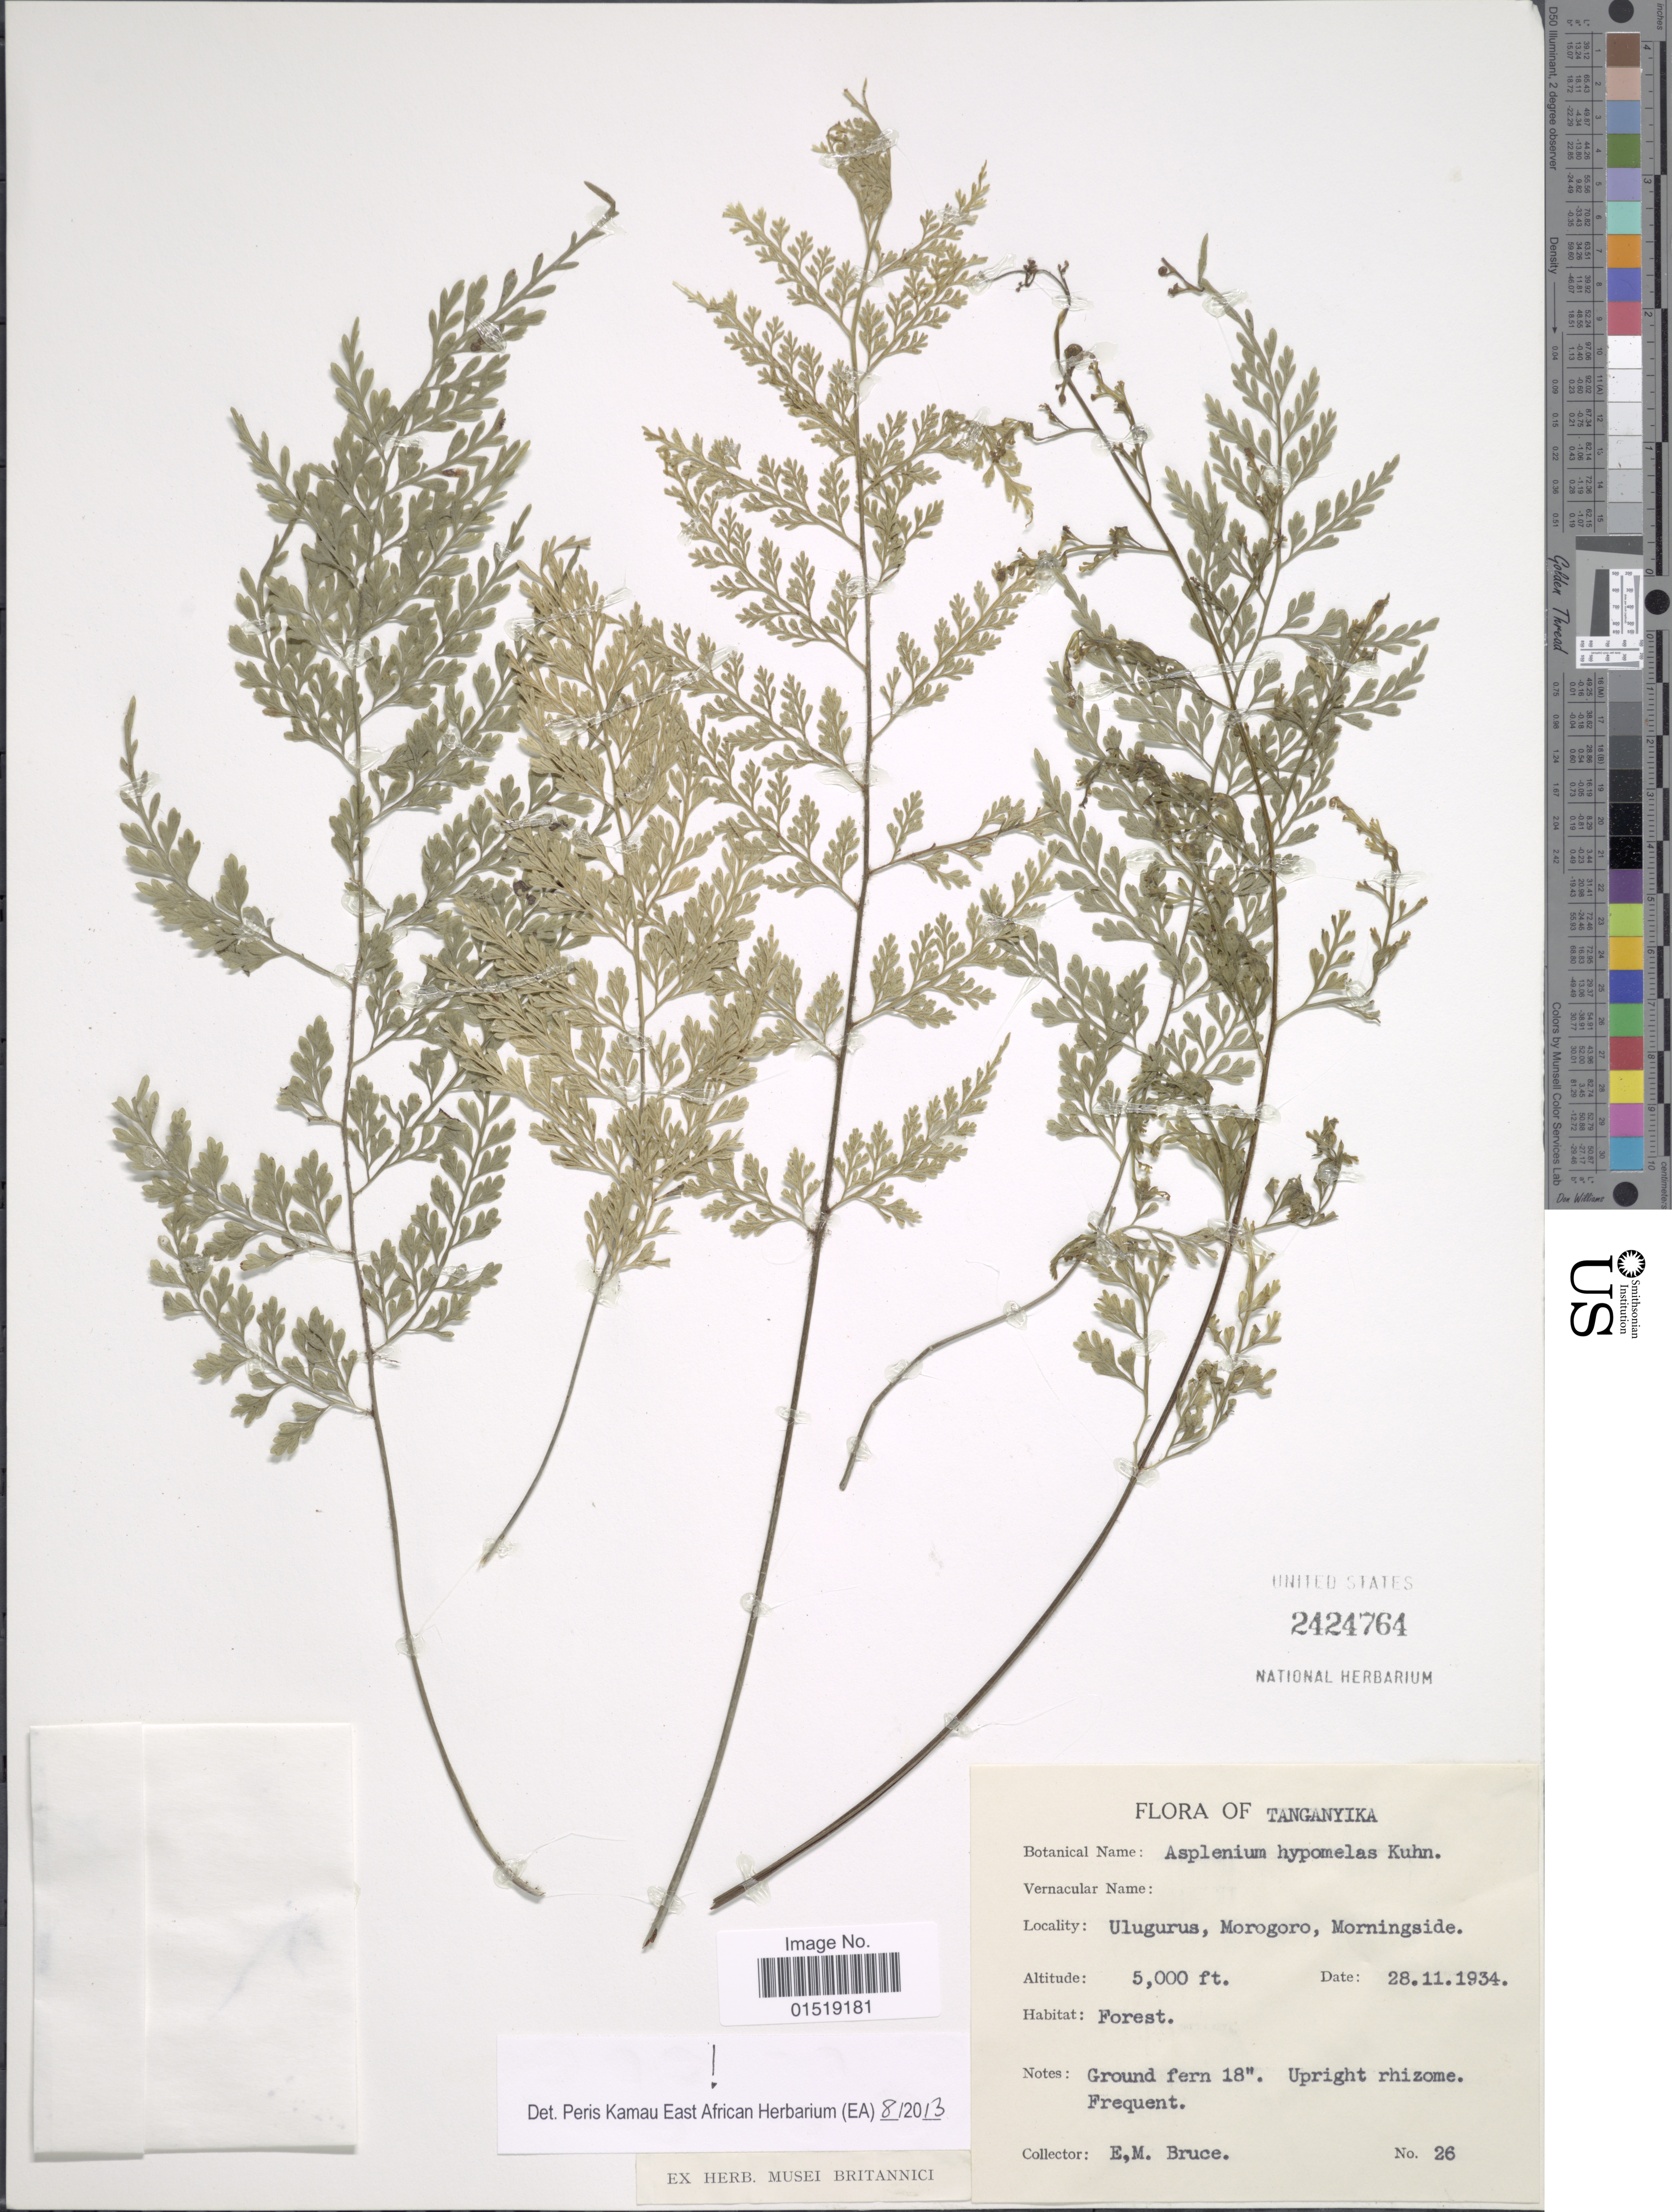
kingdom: Plantae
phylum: Tracheophyta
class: Polypodiopsida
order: Polypodiales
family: Aspleniaceae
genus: Asplenium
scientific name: Asplenium hypomelas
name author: Kuhn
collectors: E. Bruce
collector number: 26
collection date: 1934-11-28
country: Tanzania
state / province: Morogoro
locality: Tanganyika. Ulugurus, Morogoro, Morningside.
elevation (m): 1524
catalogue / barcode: US 2424764